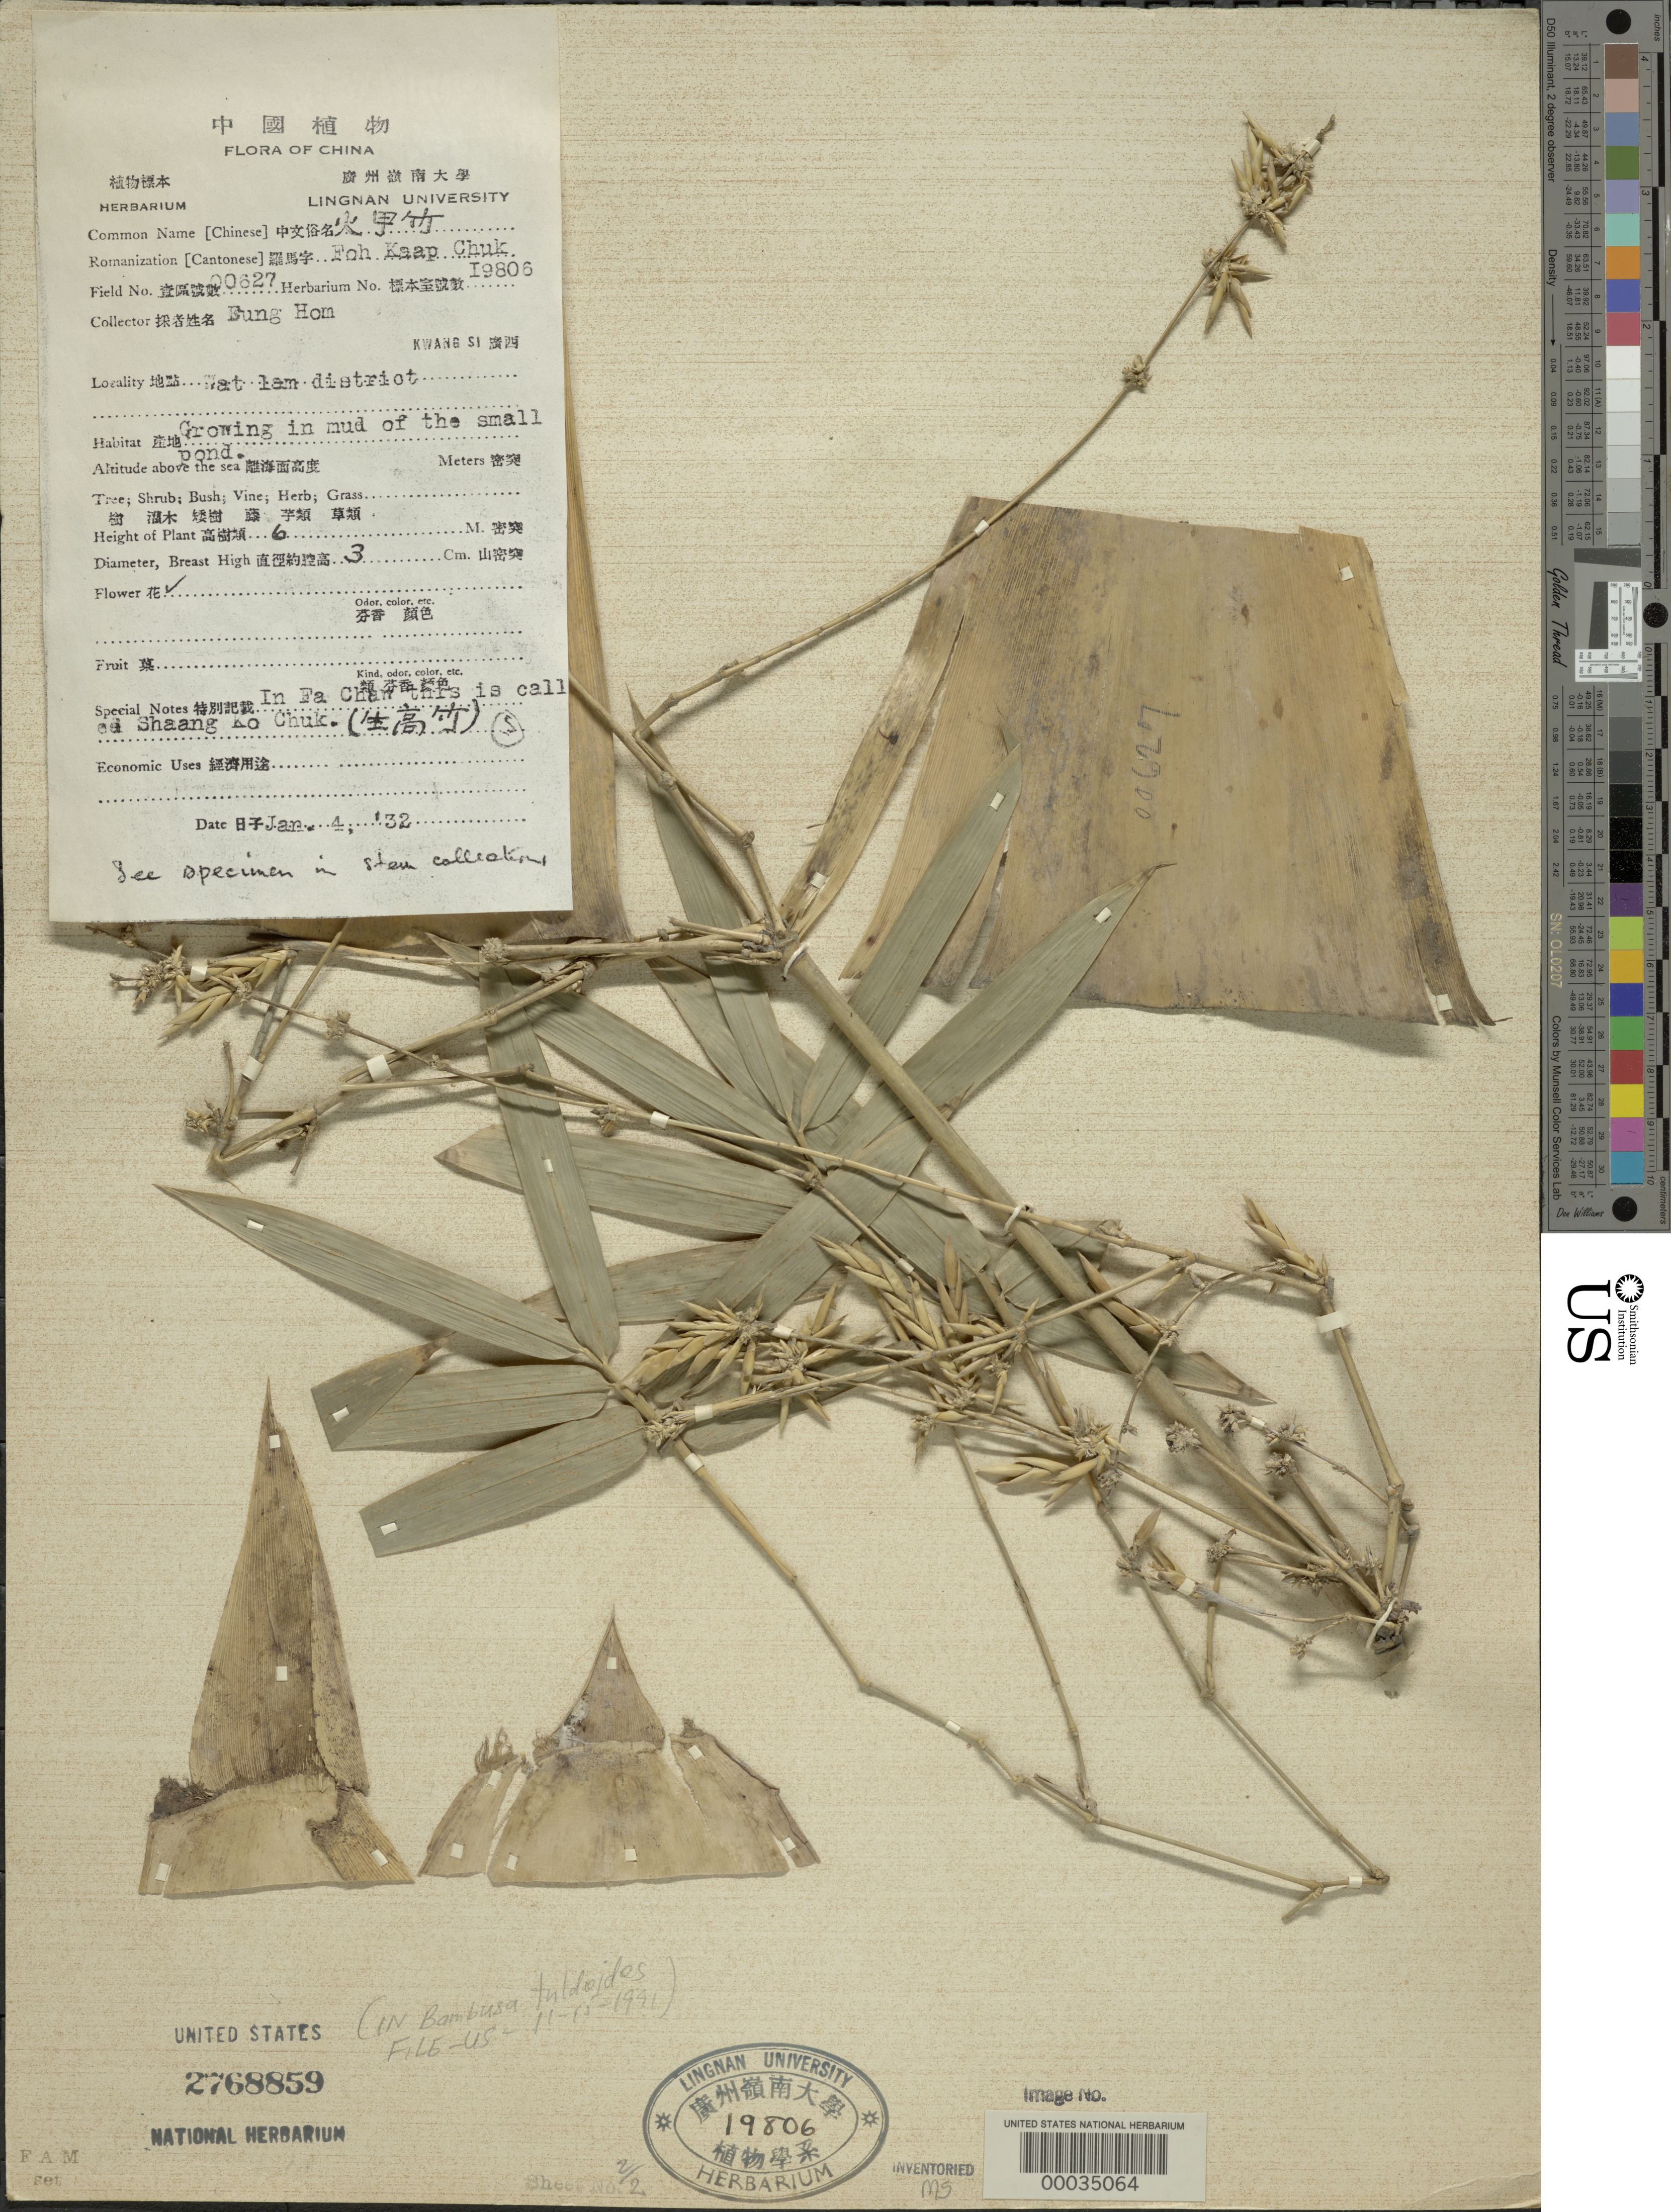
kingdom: Plantae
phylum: Tracheophyta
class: Liliopsida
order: Poales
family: Poaceae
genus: Bambusa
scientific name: Bambusa tuldoides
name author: Munro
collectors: H. L. Fung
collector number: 627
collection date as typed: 04 Jan 1932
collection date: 1932-01-04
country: China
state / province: Jiangxi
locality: Wat lam dist, kwang si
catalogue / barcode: US 2768859